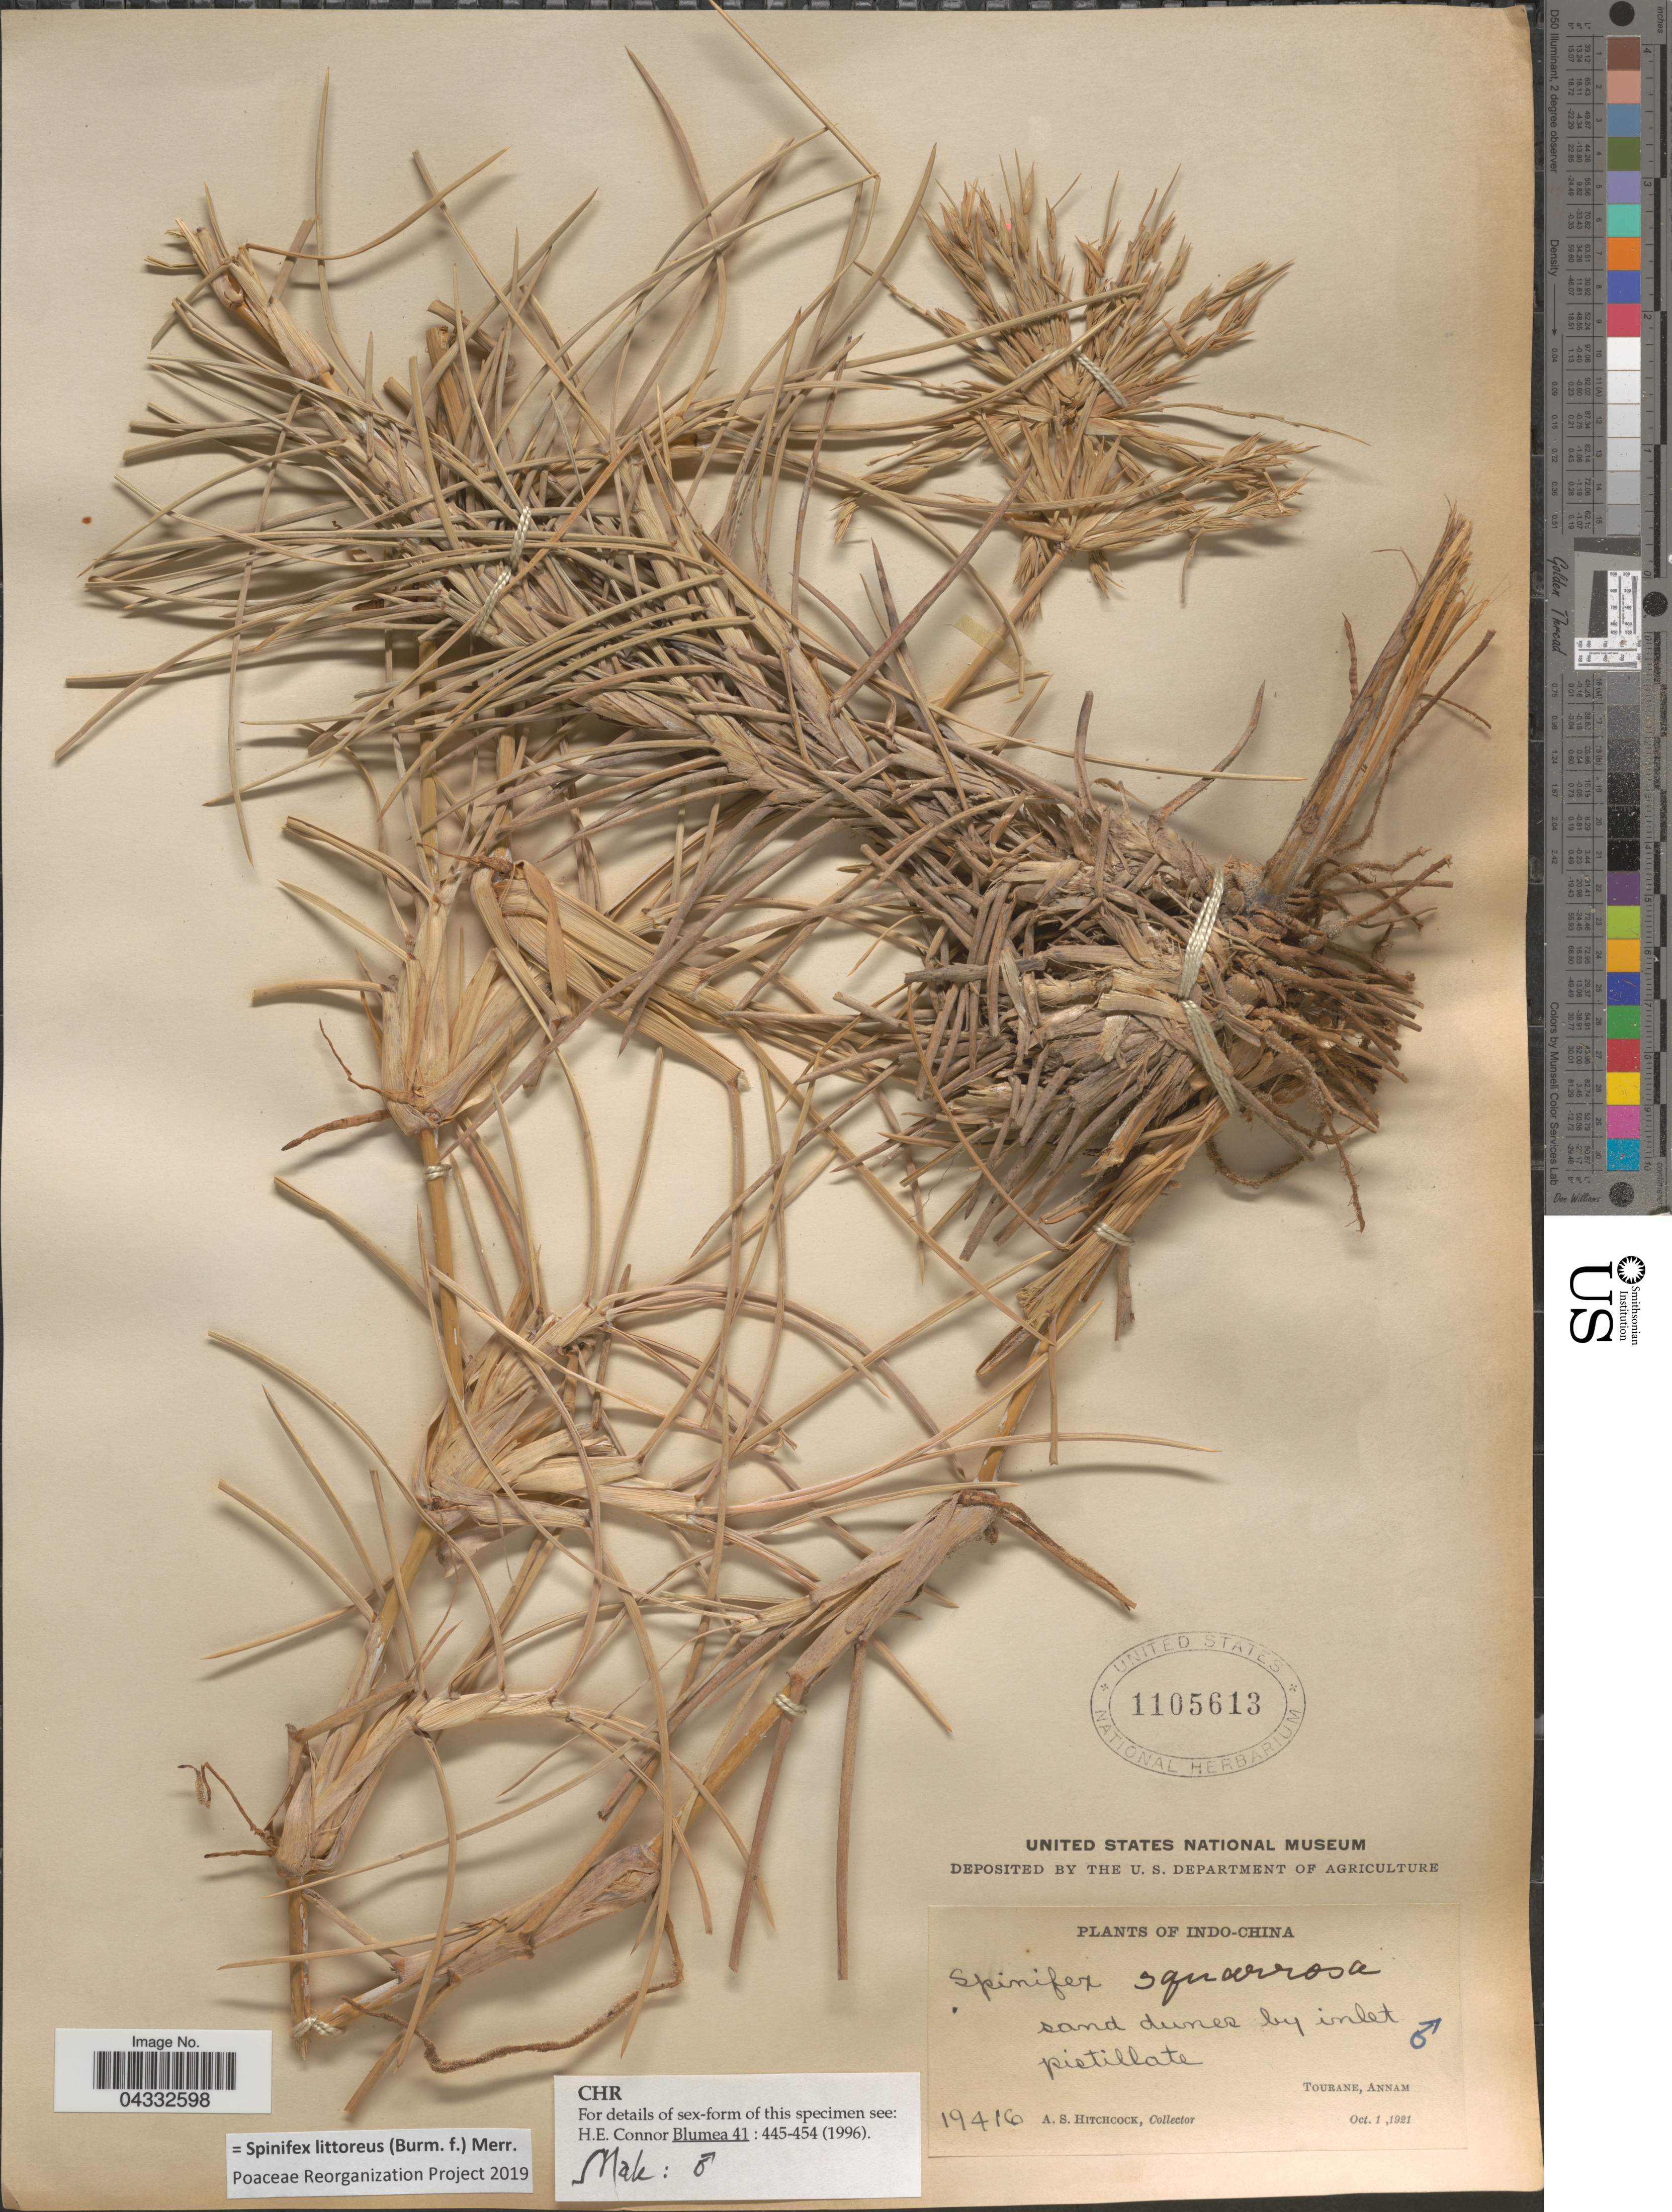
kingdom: Plantae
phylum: Tracheophyta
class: Liliopsida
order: Poales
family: Poaceae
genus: Spinifex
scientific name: Spinifex littoreus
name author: (Burm. f.) Merr.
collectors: A. S. Hitchcock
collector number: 19416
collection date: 1921-10-01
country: Vietnam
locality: Indo-China. Tourane, Annam.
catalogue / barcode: US 1105613